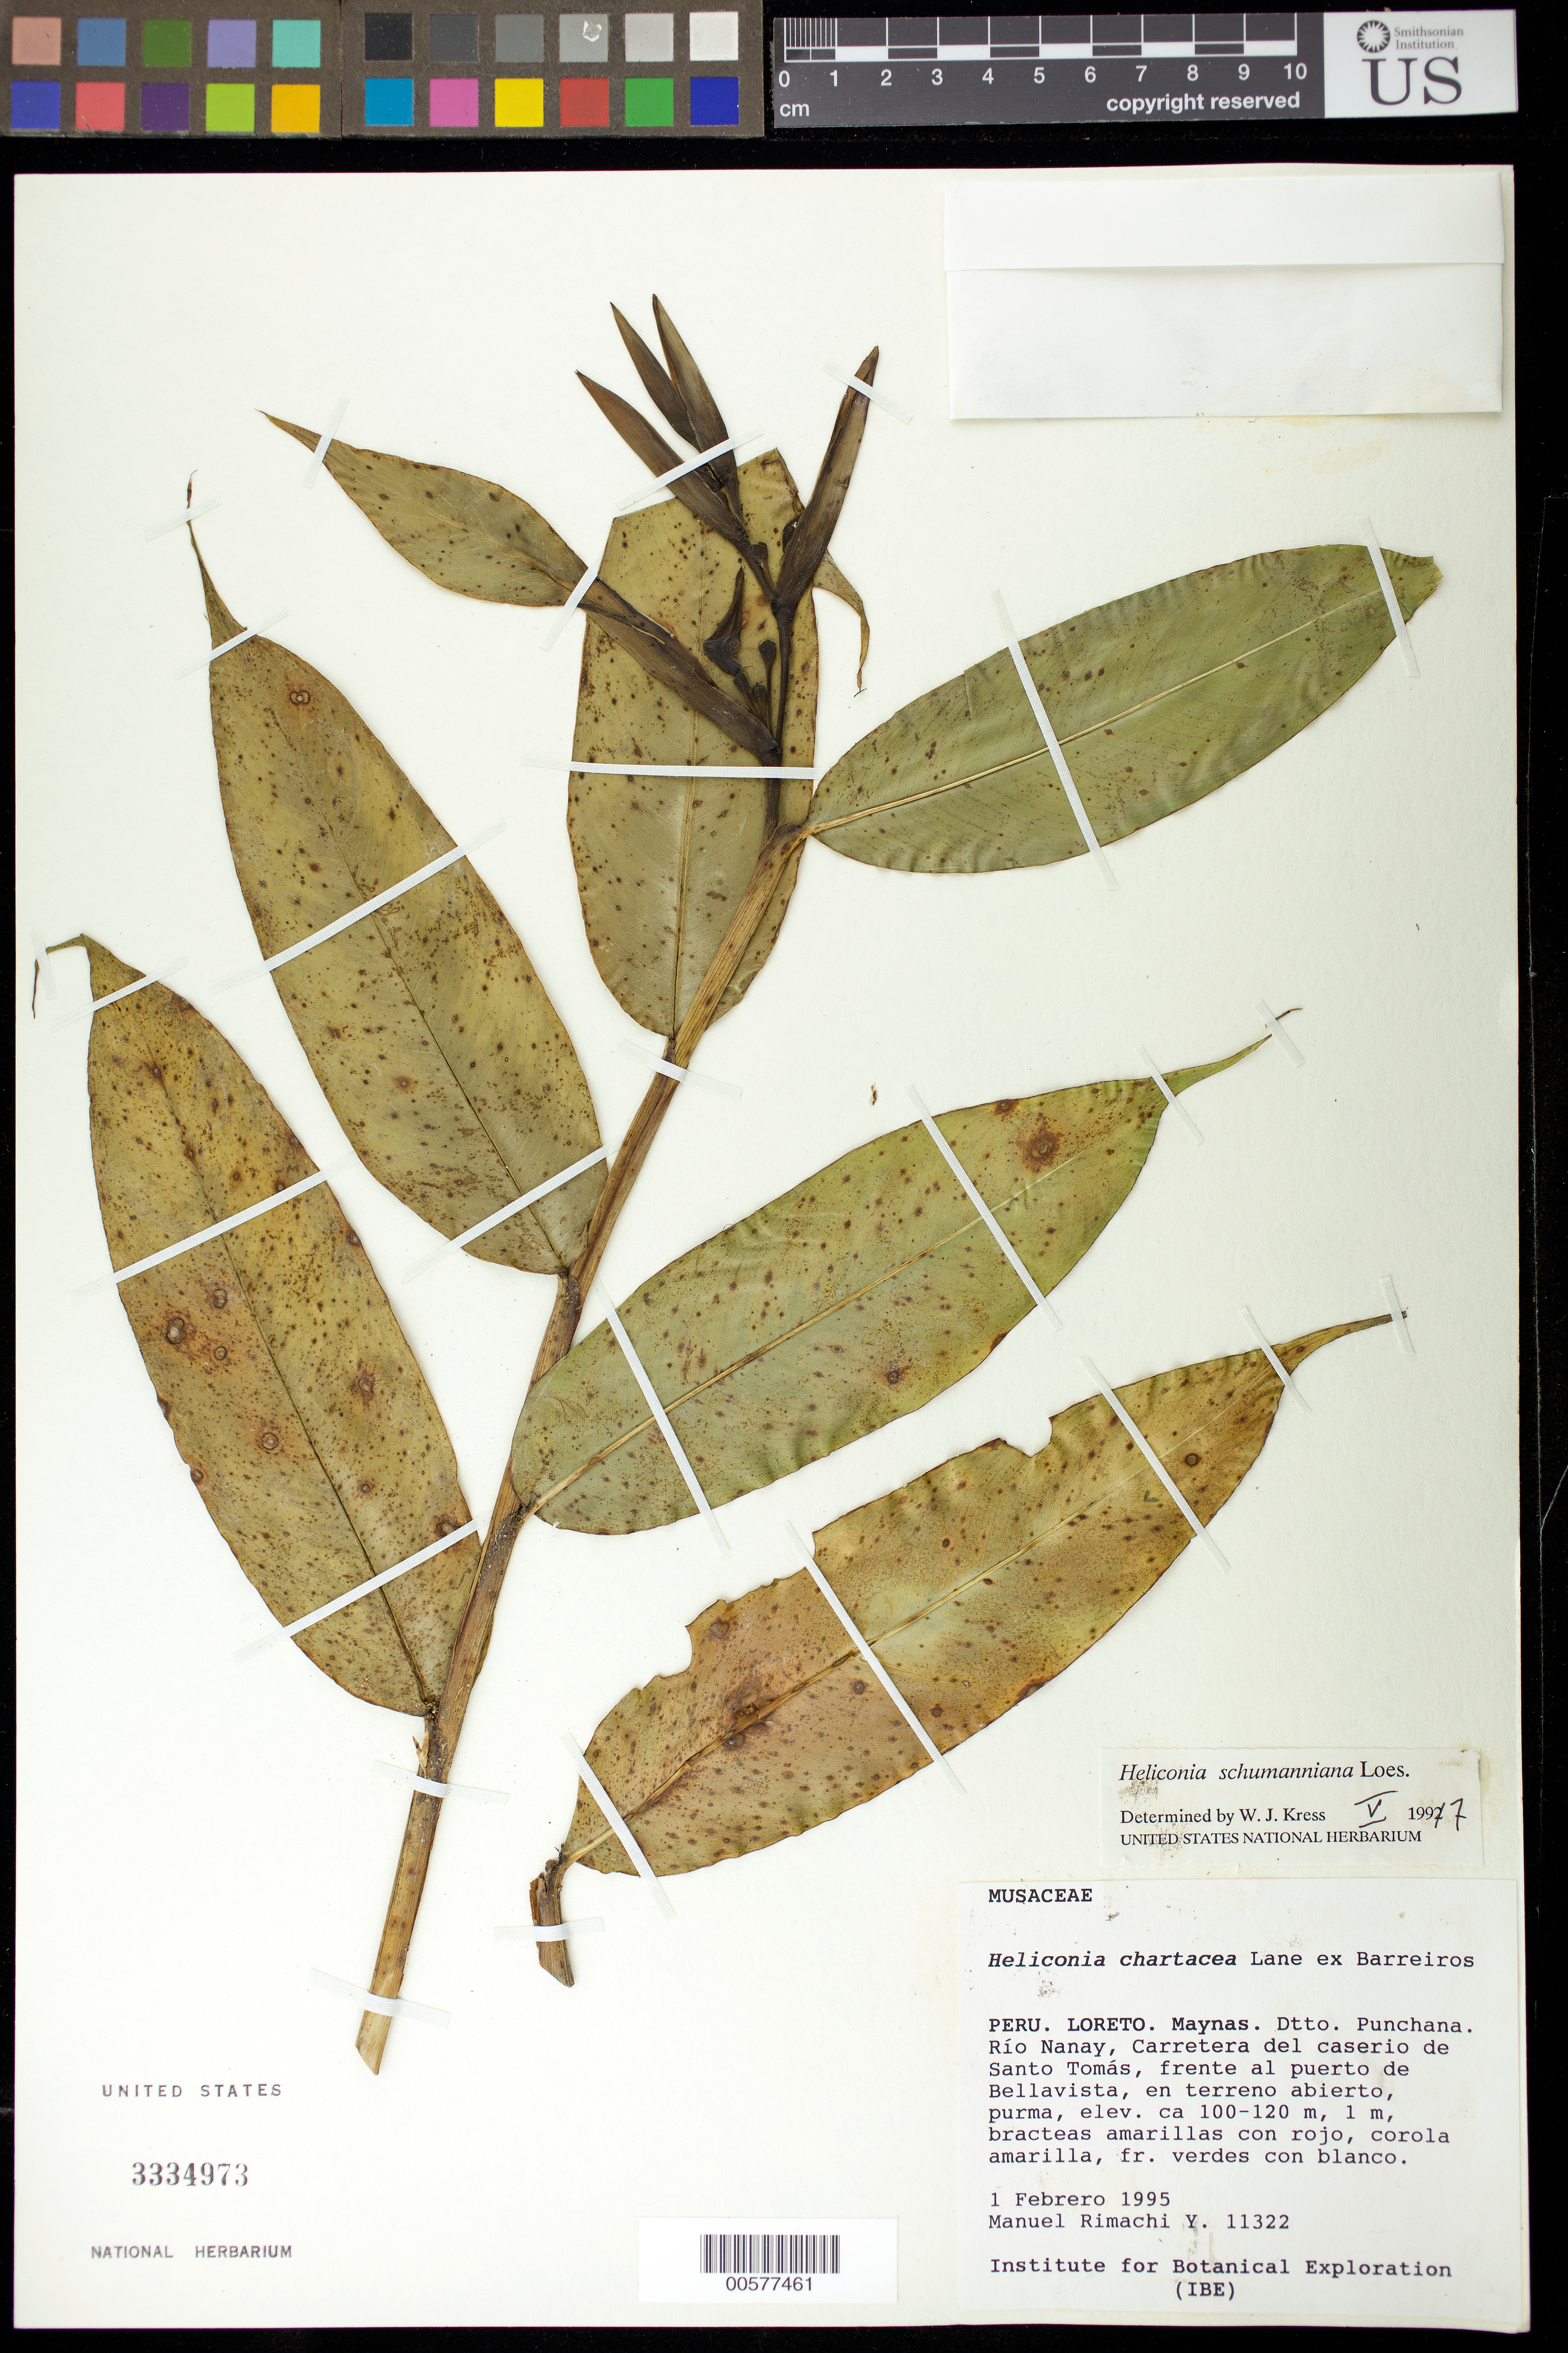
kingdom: Plantae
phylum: Tracheophyta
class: Liliopsida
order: Zingiberales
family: Heliconiaceae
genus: Heliconia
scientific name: Heliconia schumanniana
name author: Loes.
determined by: Kress, W. J., (US), Smithsonian Institution - National Museum of Natural History (UNITED STATES)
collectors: M. Rimachi Y.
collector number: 11322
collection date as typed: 01 Feb 1995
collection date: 1995-02-01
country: Peru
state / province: Loreto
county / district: Maynas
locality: Dtto. Punchana, Rio Nanay. Road between village of Santo Tomas, near port of Bellavista.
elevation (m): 100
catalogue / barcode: US 3334973